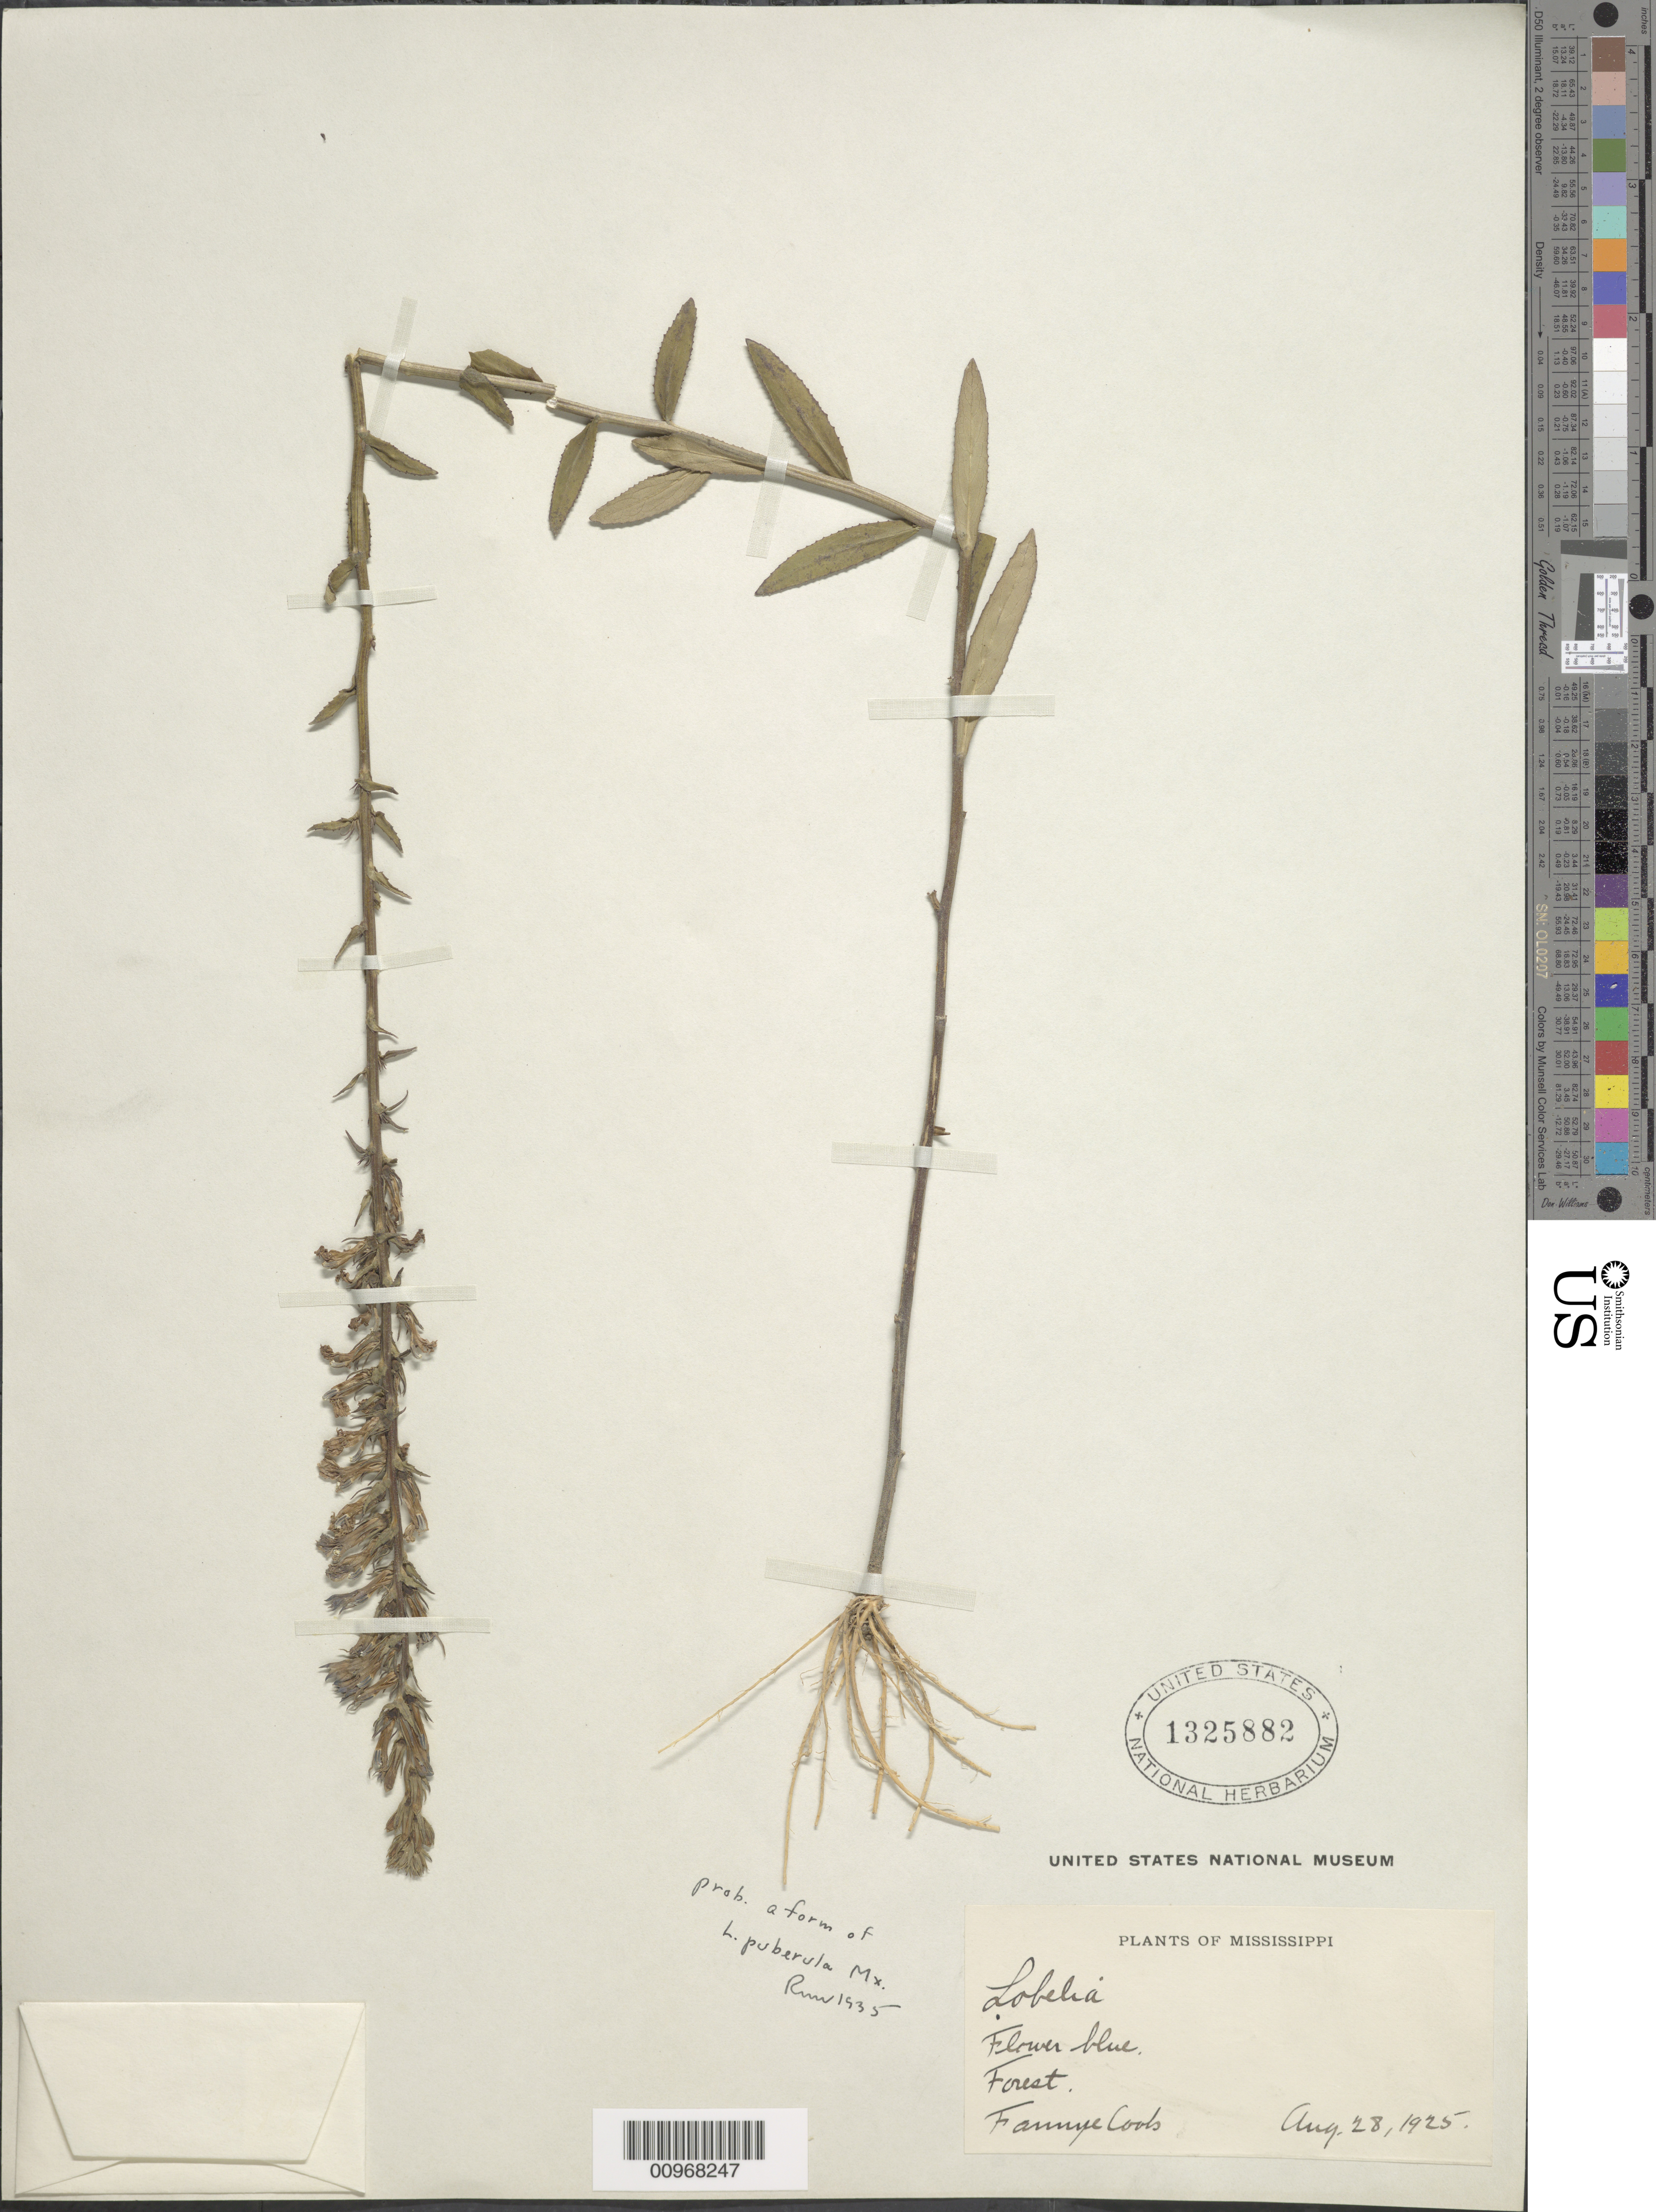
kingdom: Plantae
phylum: Tracheophyta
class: Magnoliopsida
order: Asterales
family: Campanulaceae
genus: Lobelia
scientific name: Lobelia puberula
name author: Michx.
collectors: F. A. Cook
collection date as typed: Aug 28, 1925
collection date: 1925-08-28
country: United States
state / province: Mississippi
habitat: forest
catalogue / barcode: US 1325882